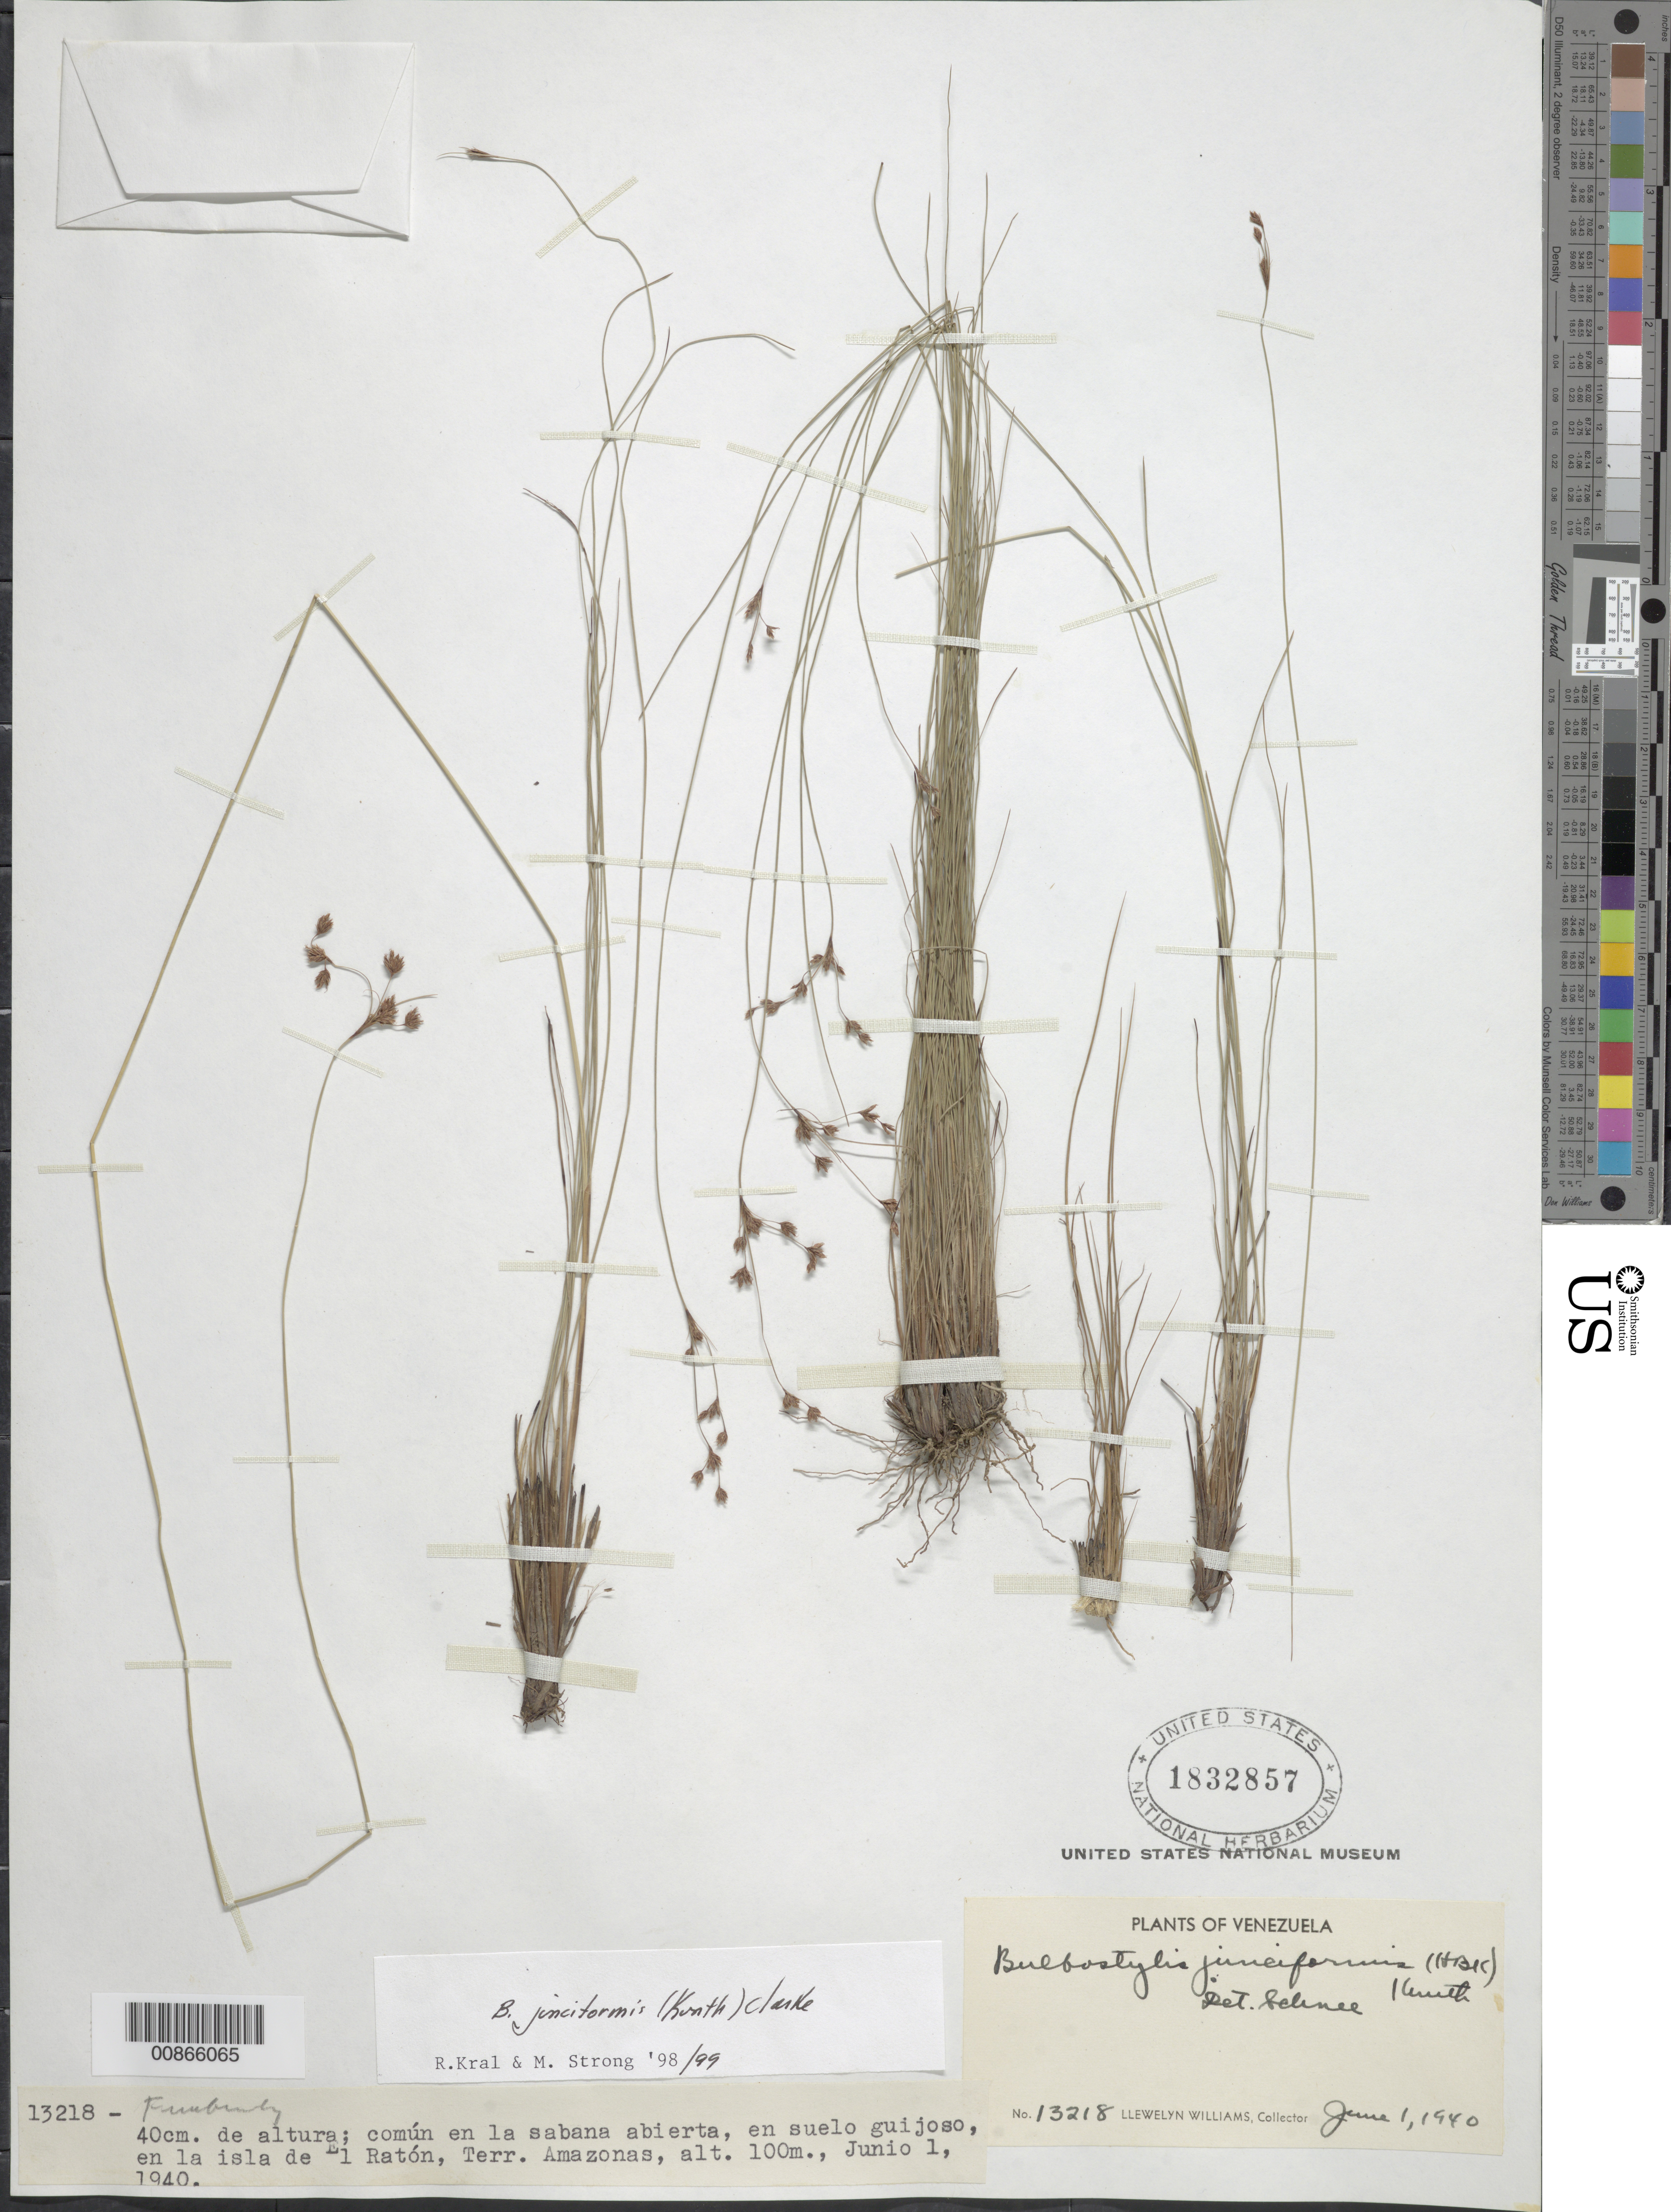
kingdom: Plantae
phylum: Tracheophyta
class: Liliopsida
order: Poales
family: Cyperaceae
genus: Bulbostylis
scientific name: Bulbostylis junciformis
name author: (Kunth) C.B. Clarke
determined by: Kral, R.; Strong, M. T.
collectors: Ll. Williams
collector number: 13218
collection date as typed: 1-Jun-40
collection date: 1940-06-01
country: Venezuela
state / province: Amazonas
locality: Isla de El Ratón, Alto Orinoco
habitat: Savanna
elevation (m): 100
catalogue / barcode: US 1832857